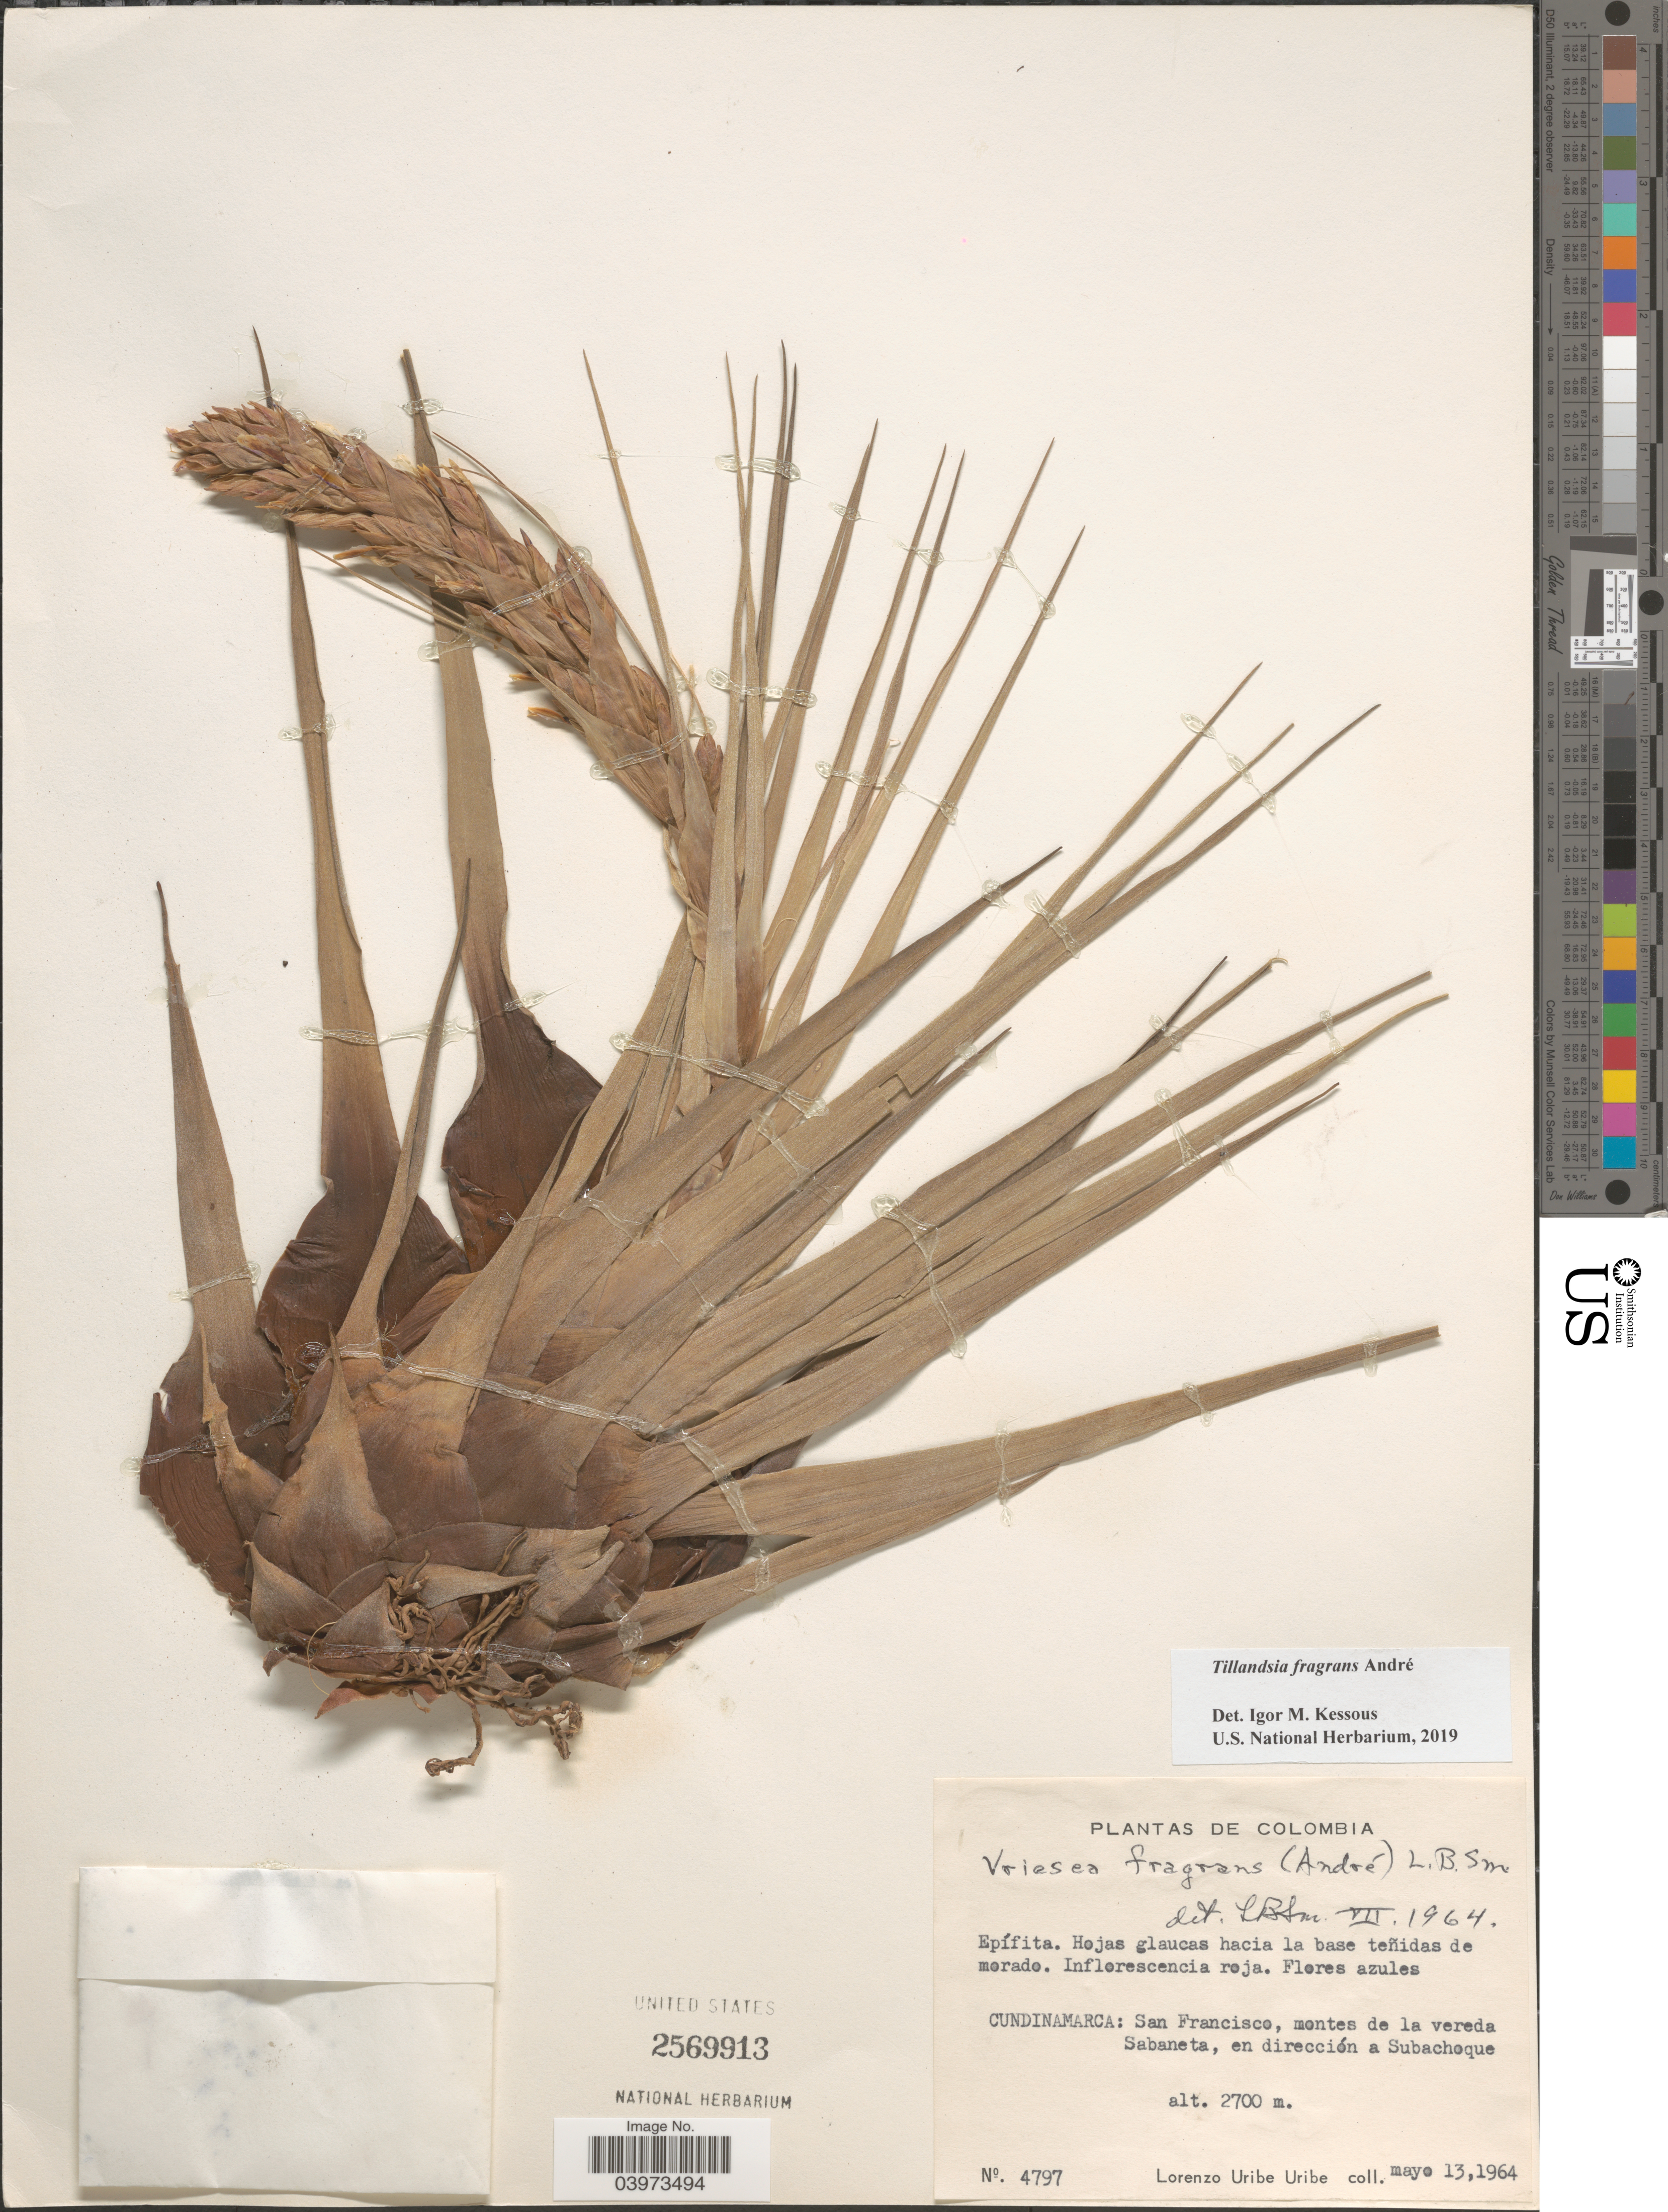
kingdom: Plantae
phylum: Tracheophyta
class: Liliopsida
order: Poales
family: Bromeliaceae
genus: Tillandsia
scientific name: Tillandsia fragrans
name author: André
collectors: L. Uribe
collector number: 4797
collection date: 1964-05-13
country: Colombia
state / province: Cundinamarca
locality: San Francisco, montes de la vereda Sabaneta, en dirección a Subachoque.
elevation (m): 2700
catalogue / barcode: US 2569913